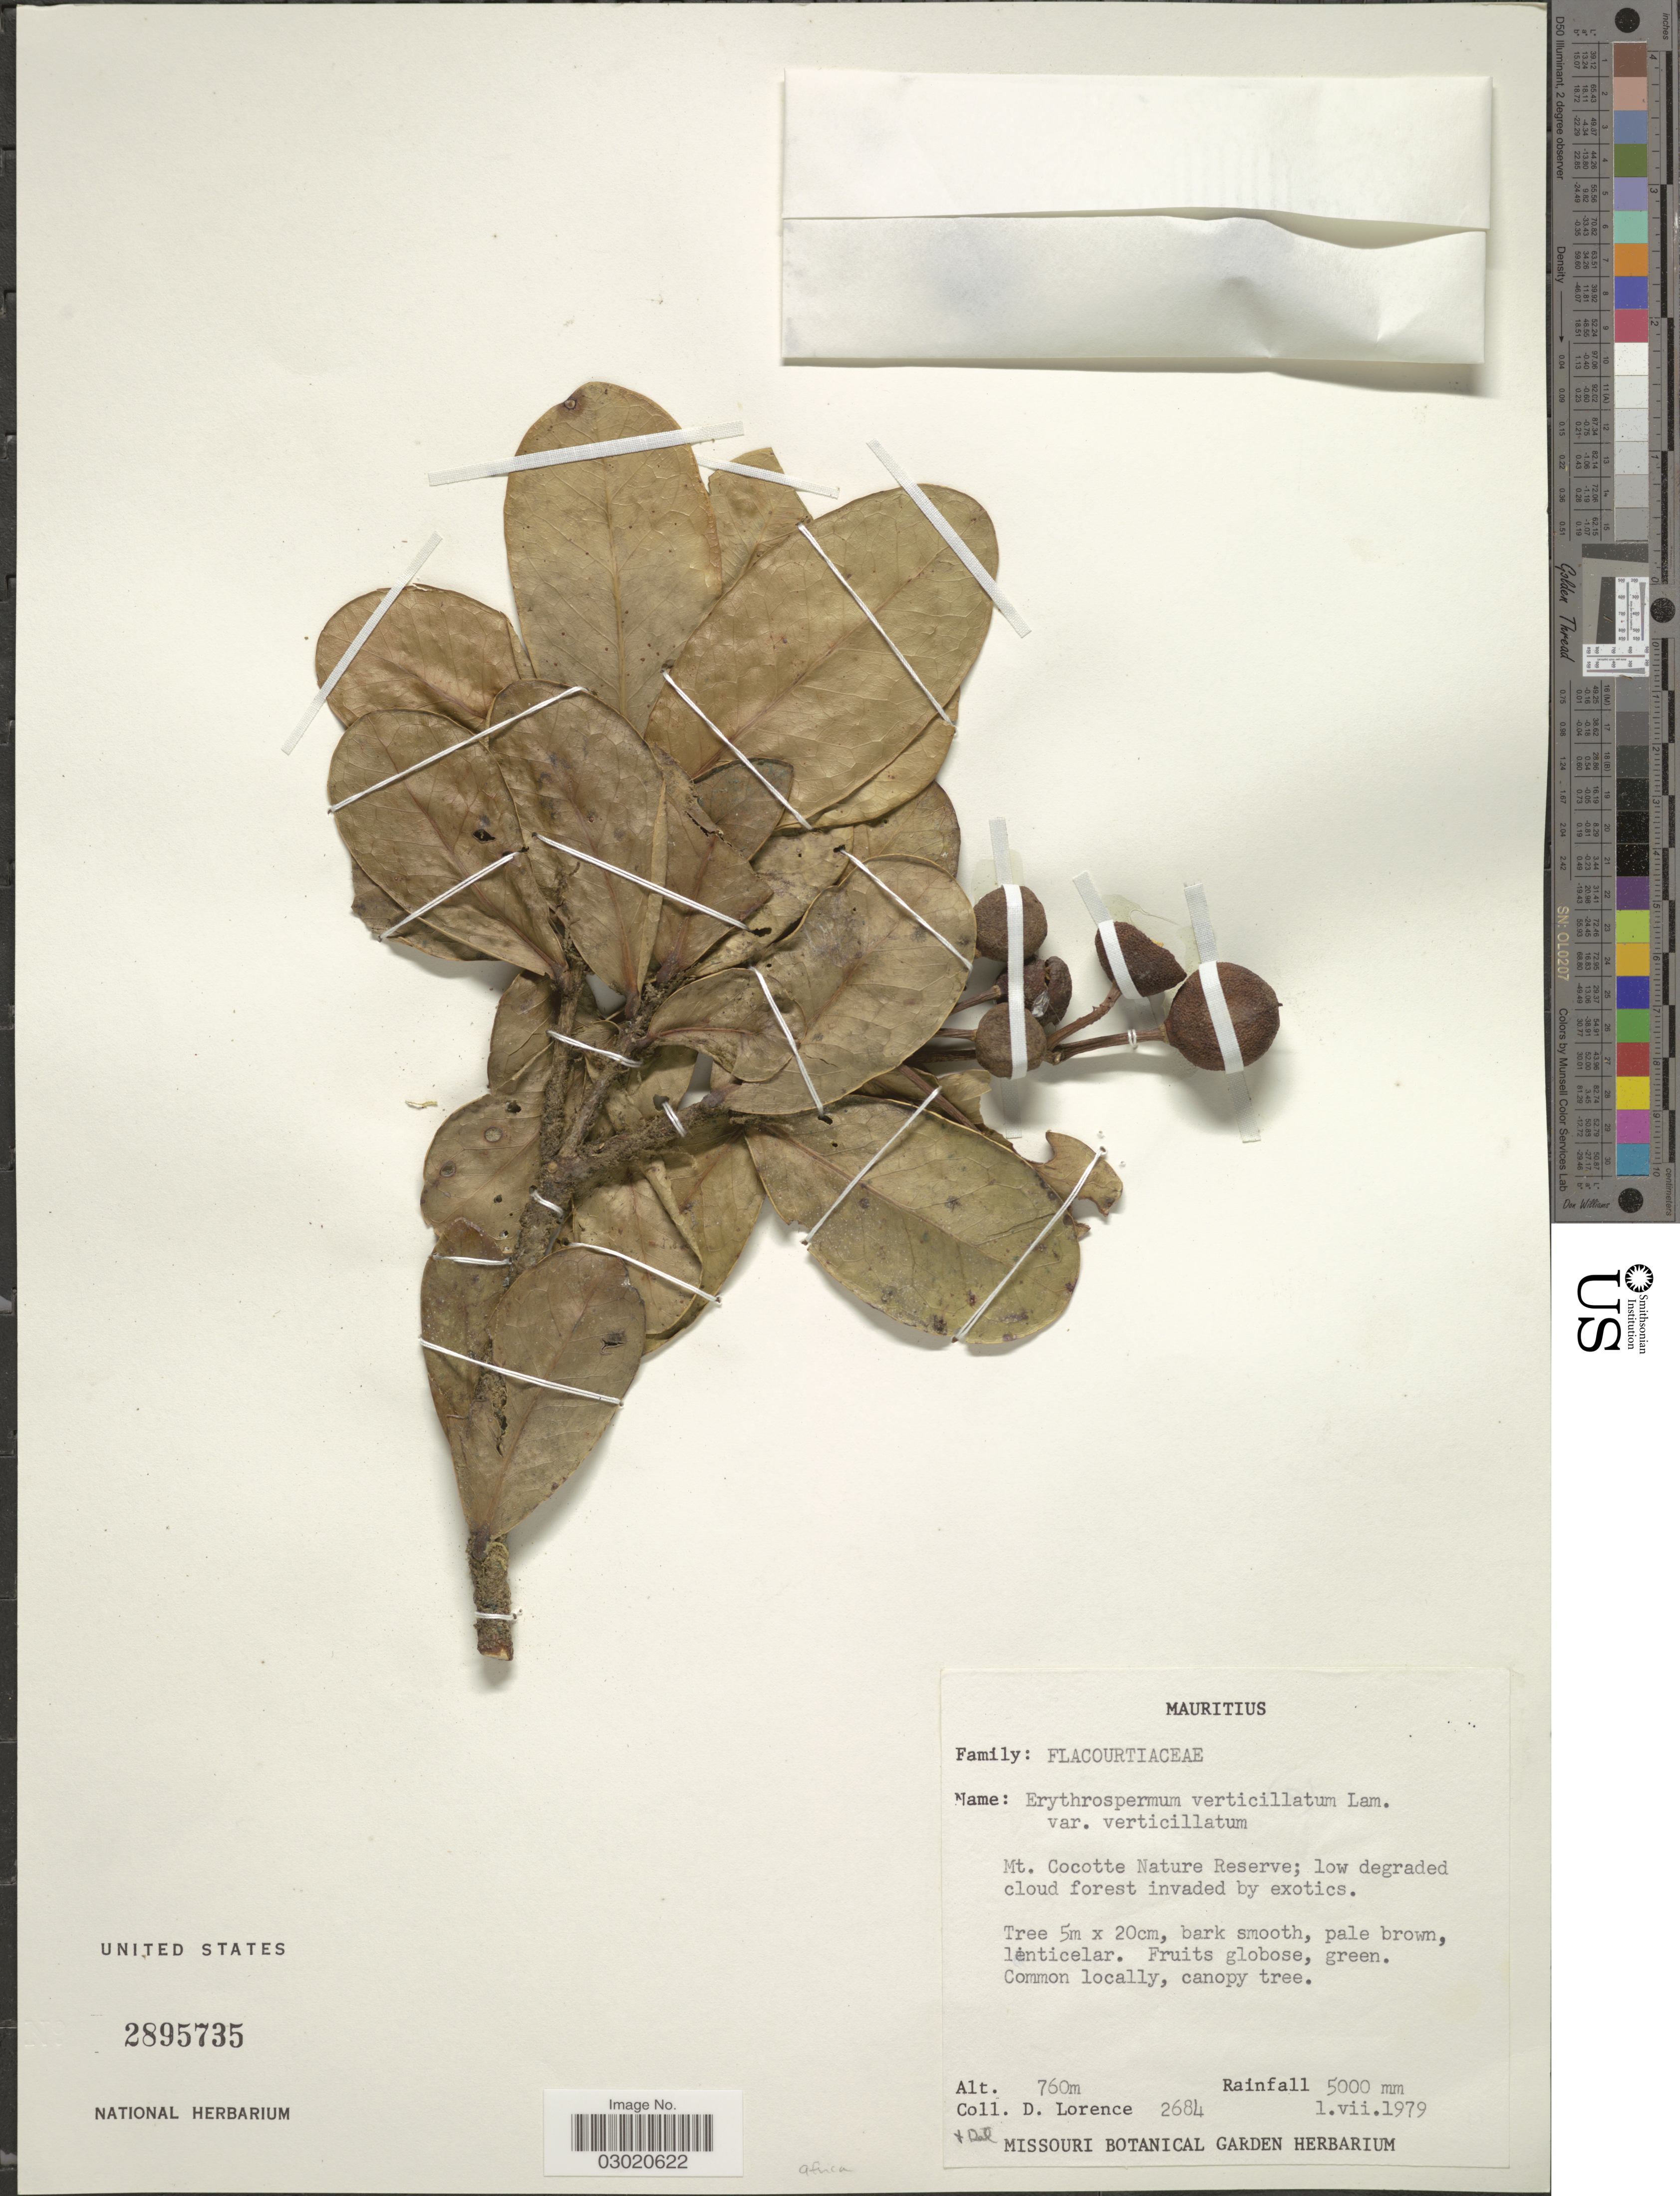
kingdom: Plantae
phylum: Tracheophyta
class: Magnoliopsida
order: Malpighiales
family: Achariaceae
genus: Erythrospermum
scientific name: Erythrospermum verticillatum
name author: Lam. ex Poir.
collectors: D. Lorence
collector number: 2684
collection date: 1979-07-01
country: Mauritius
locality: Mt. Cocotte Nature Reserve.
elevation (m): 760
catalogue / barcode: US 2895735